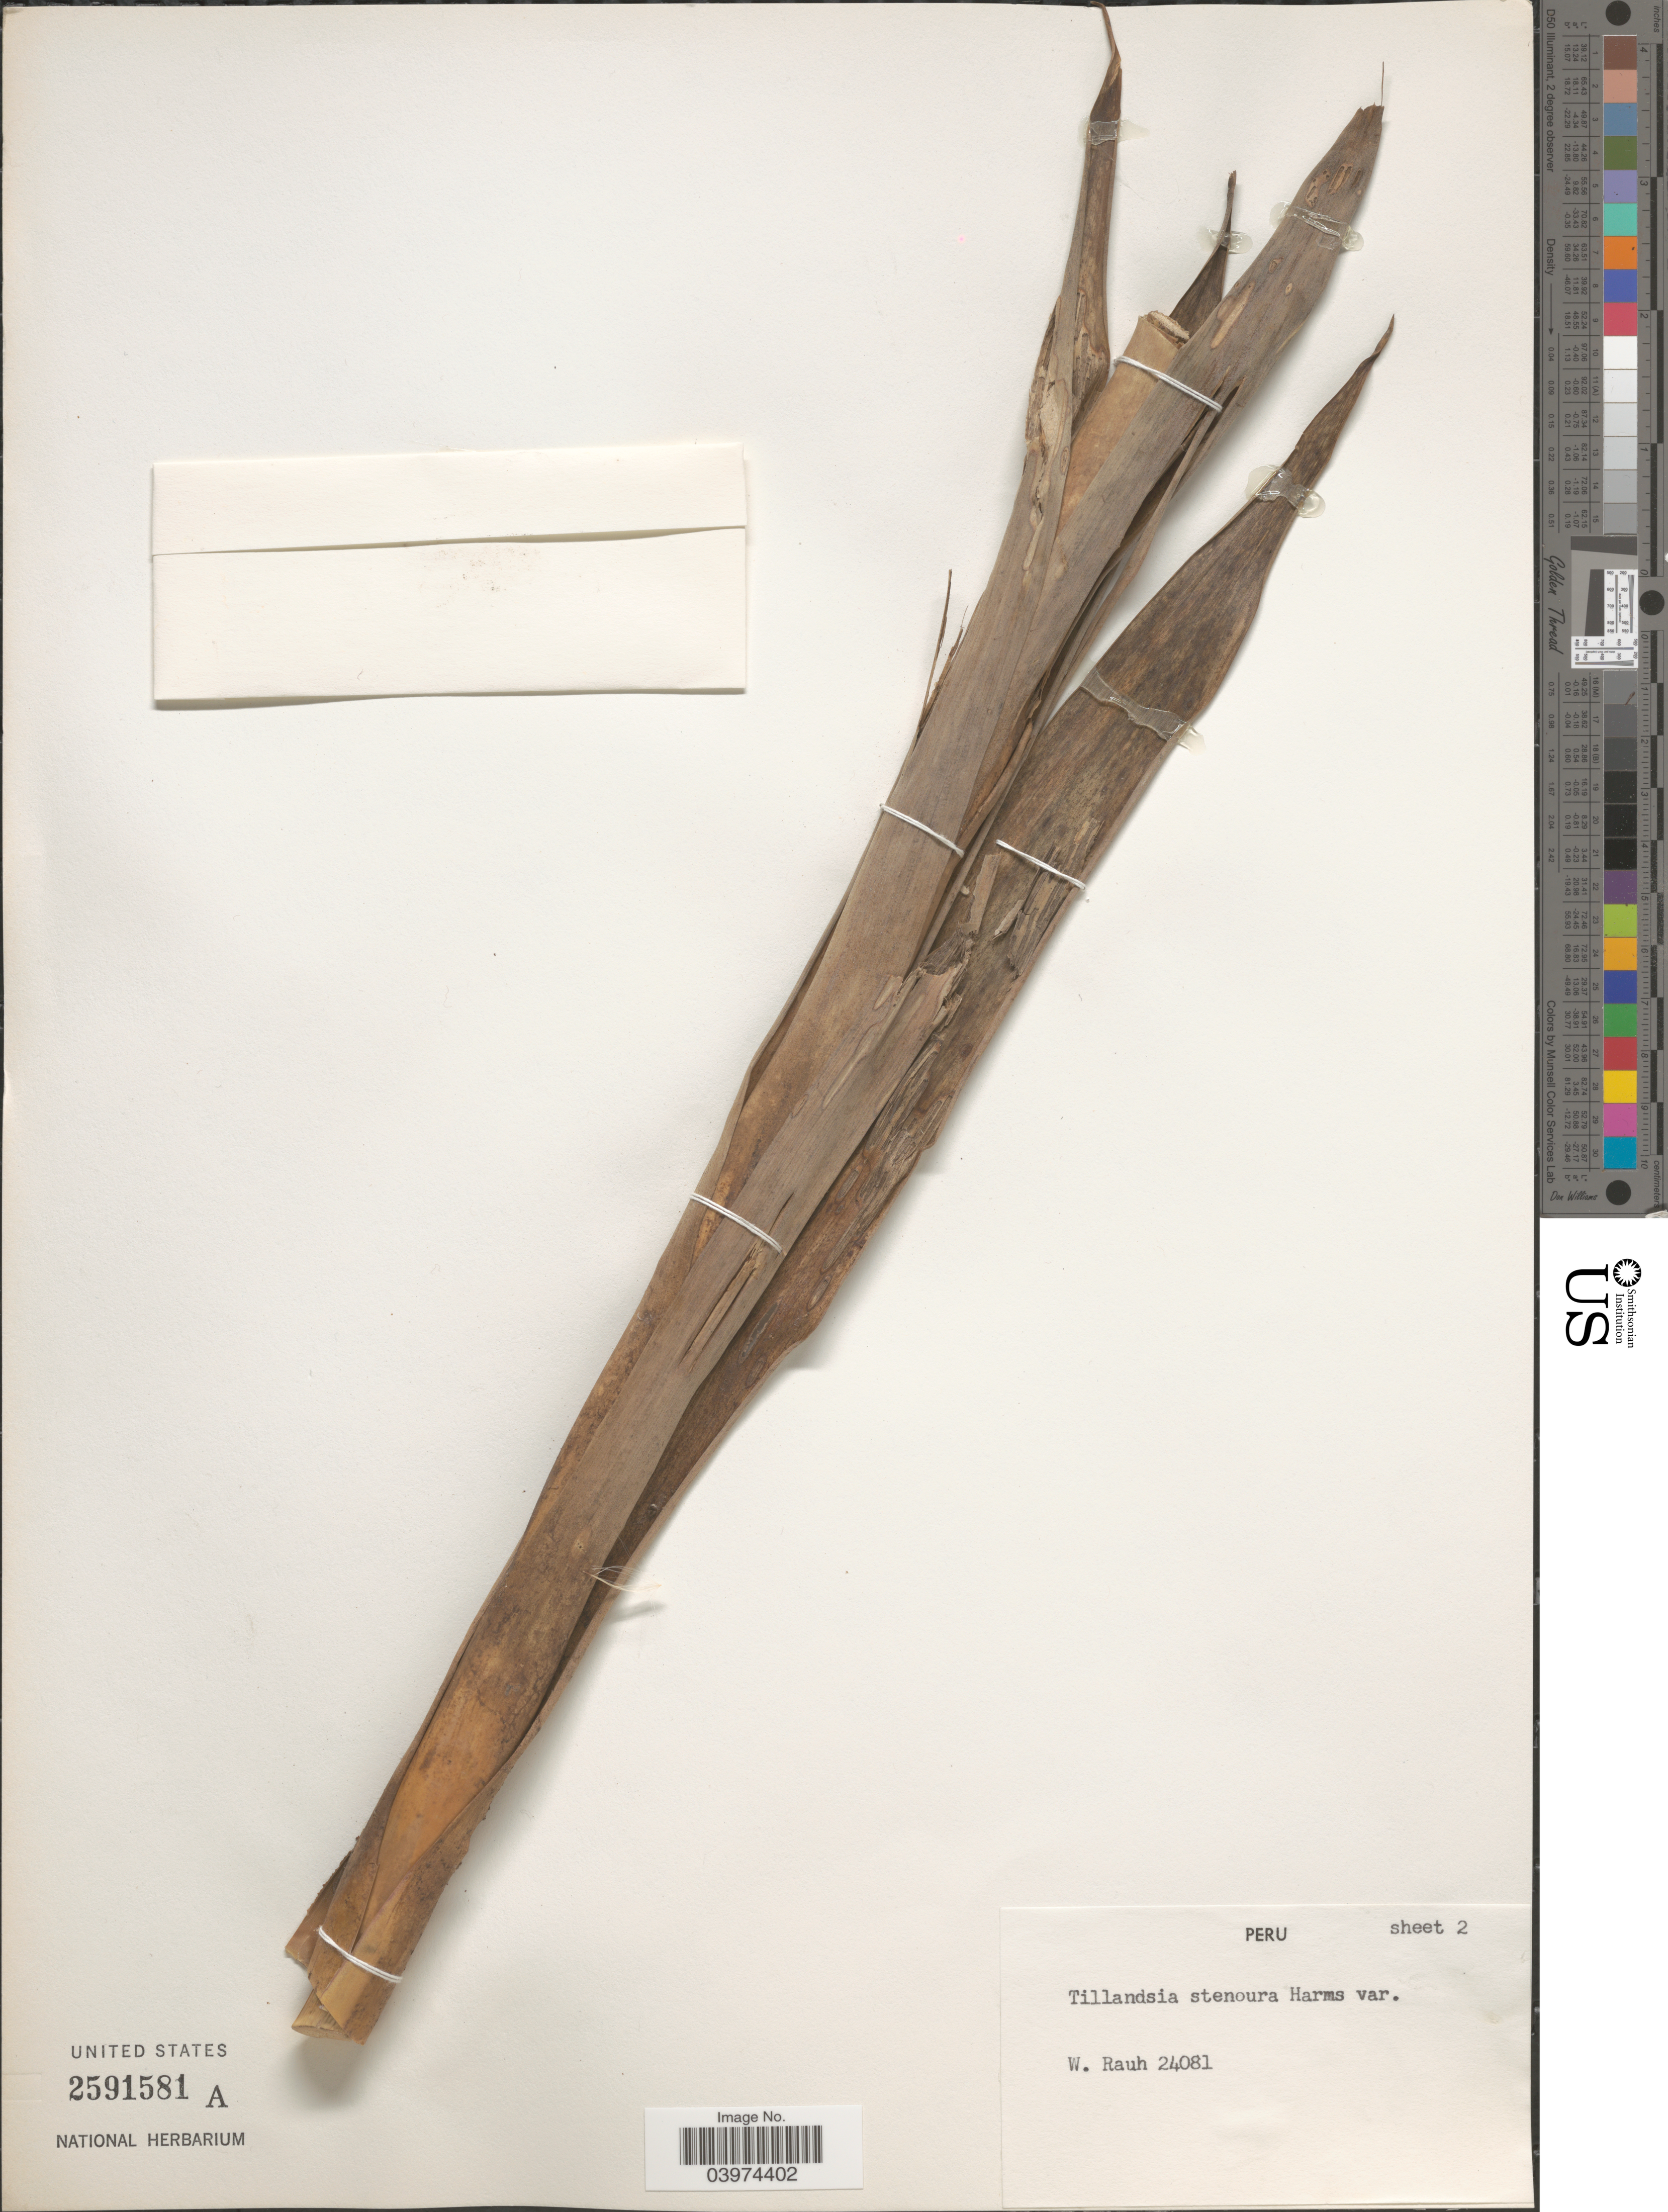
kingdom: Plantae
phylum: Tracheophyta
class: Liliopsida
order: Poales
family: Bromeliaceae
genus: Tillandsia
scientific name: Tillandsia stenoura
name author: Harms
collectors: W. Rauh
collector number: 24081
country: Peru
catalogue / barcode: US 2591581A